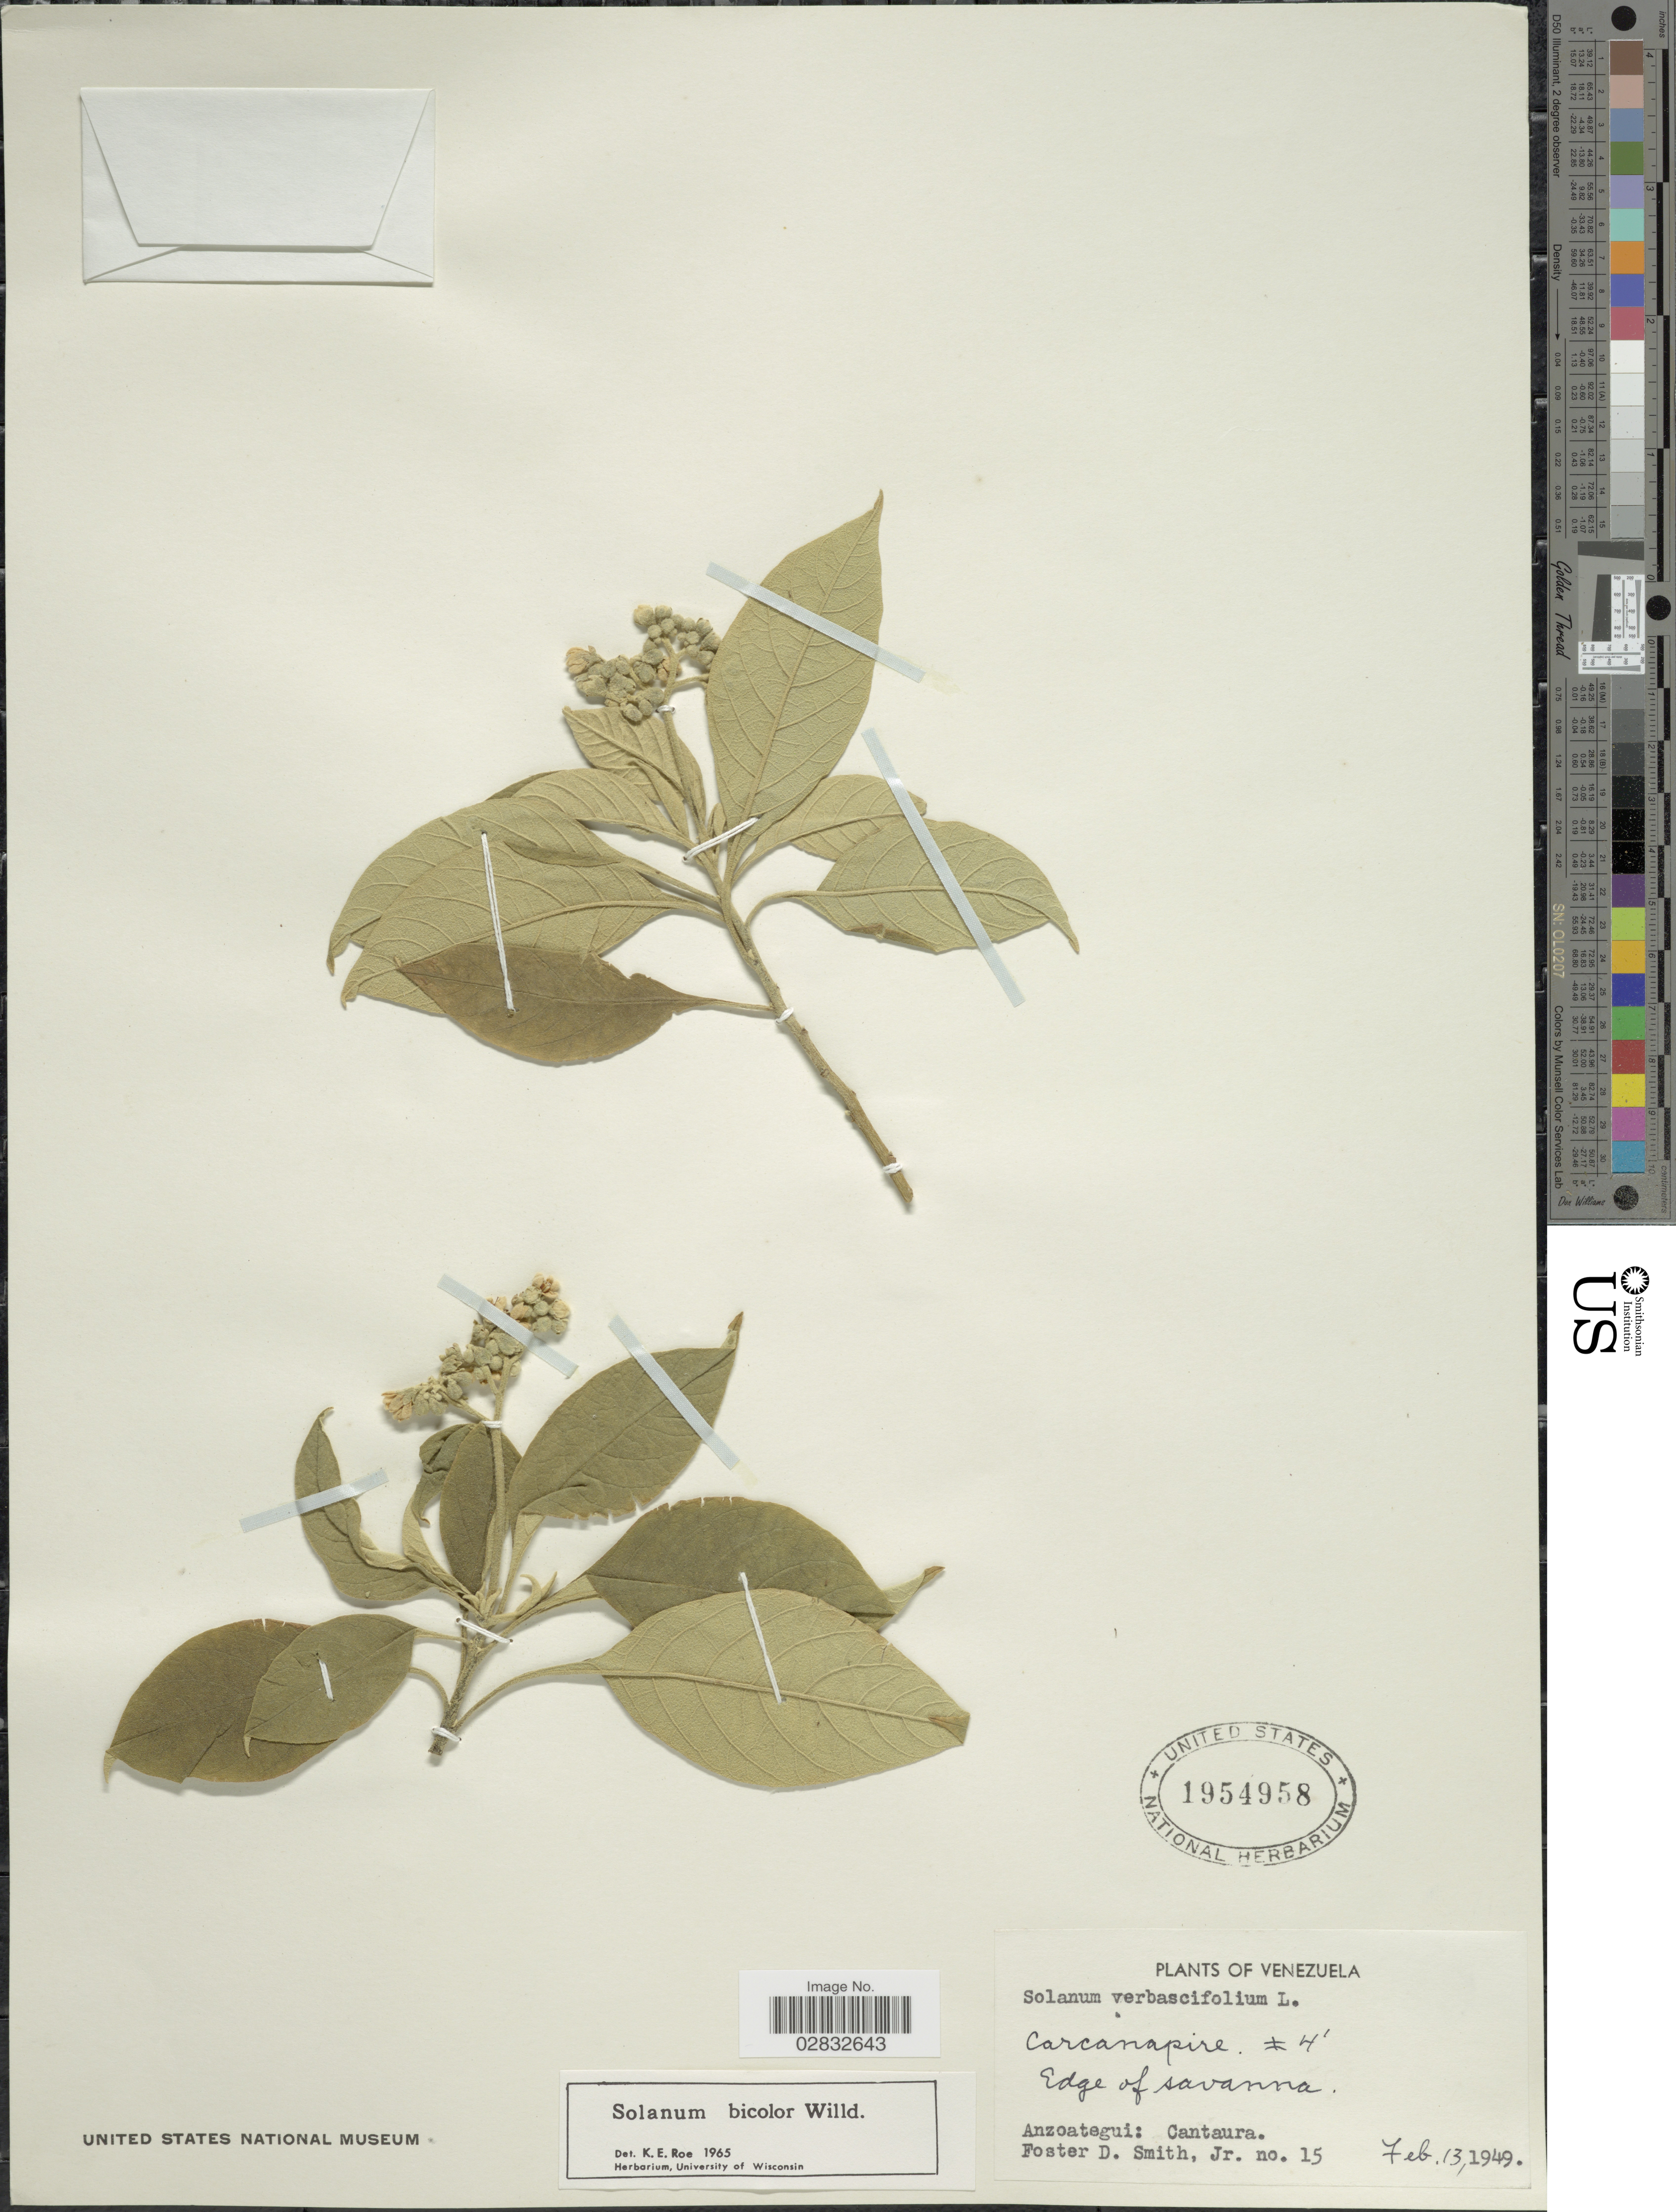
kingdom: Plantae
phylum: Tracheophyta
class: Magnoliopsida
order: Solanales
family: Solanaceae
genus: Solanum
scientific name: Solanum bicolor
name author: Willd. ex Roem. & Schult.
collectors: F. Smith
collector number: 15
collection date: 1949-02-13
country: Venezuela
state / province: Anzoategui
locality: Cantaura.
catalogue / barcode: US 1954958